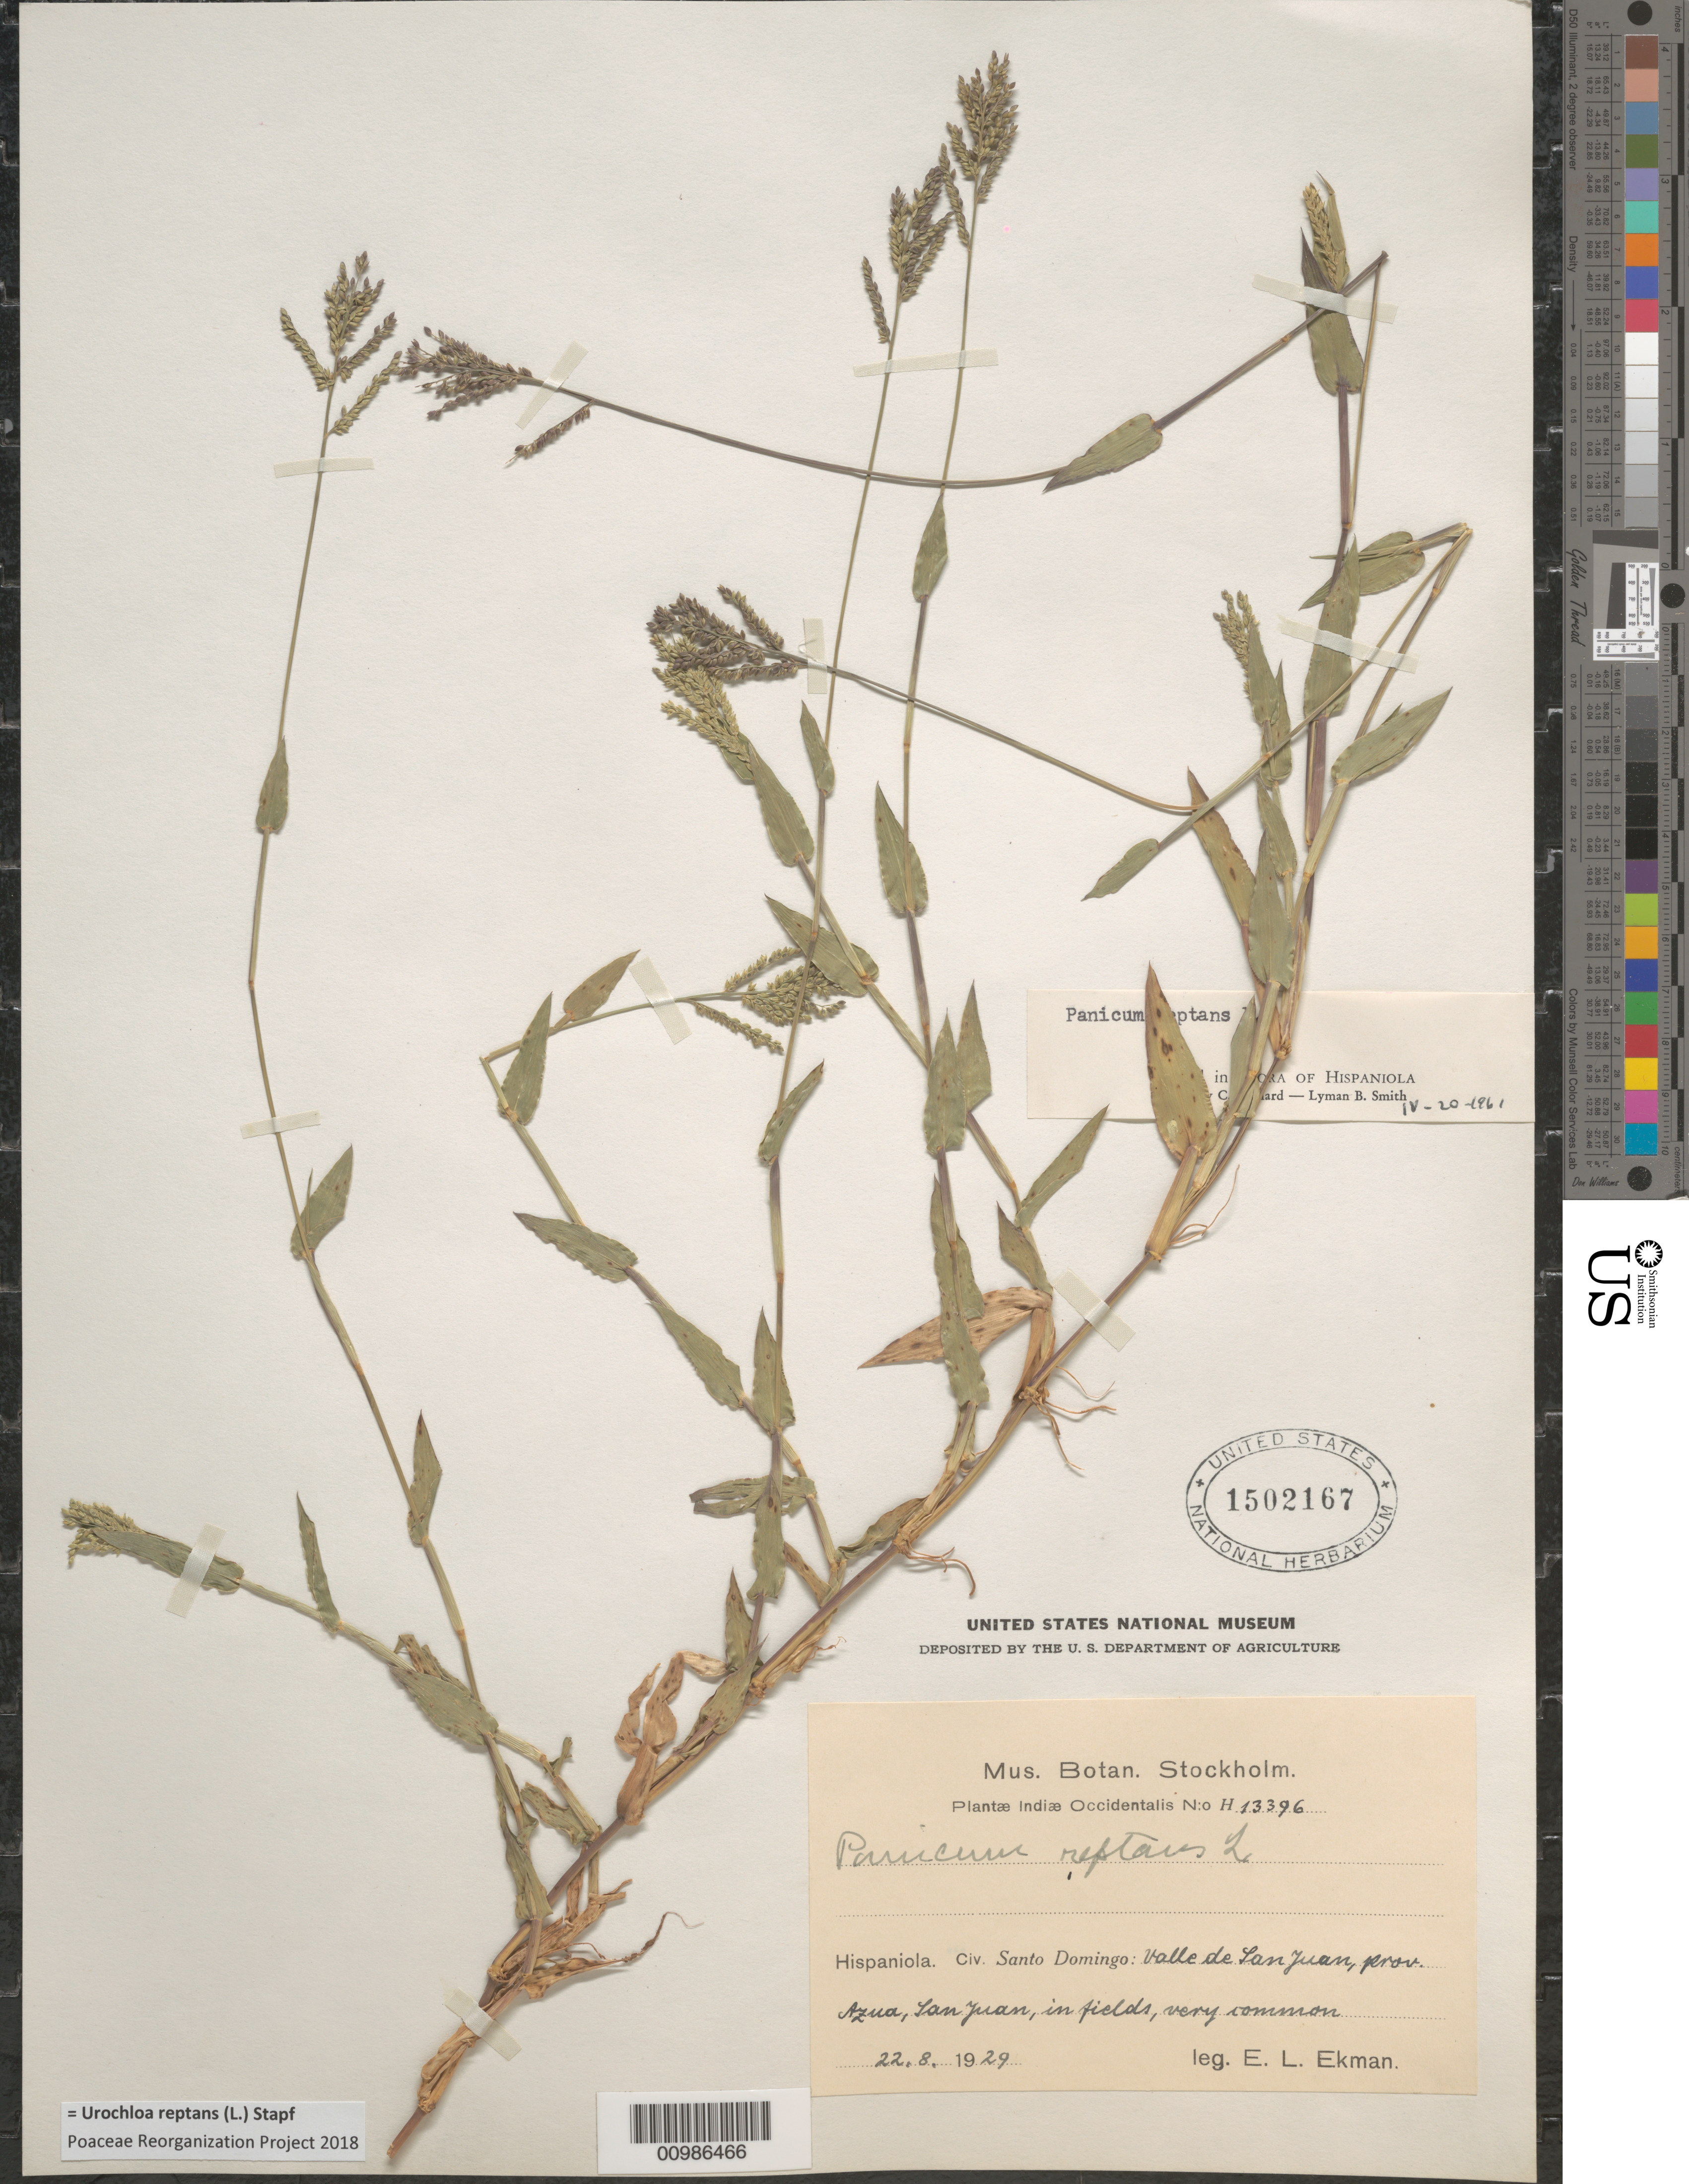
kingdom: Plantae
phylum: Tracheophyta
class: Liliopsida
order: Poales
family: Poaceae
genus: Brachiaria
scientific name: Brachiaria reptans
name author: (L.) C.E. Hubb. & C.A. Gardner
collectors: E. L. Ekman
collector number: H 13396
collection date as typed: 22 Aug 1929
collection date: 1929-08-22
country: Dominican Republic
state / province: Azua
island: Hispaniola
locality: San Juan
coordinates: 0 N, 0 E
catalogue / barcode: US 1502167